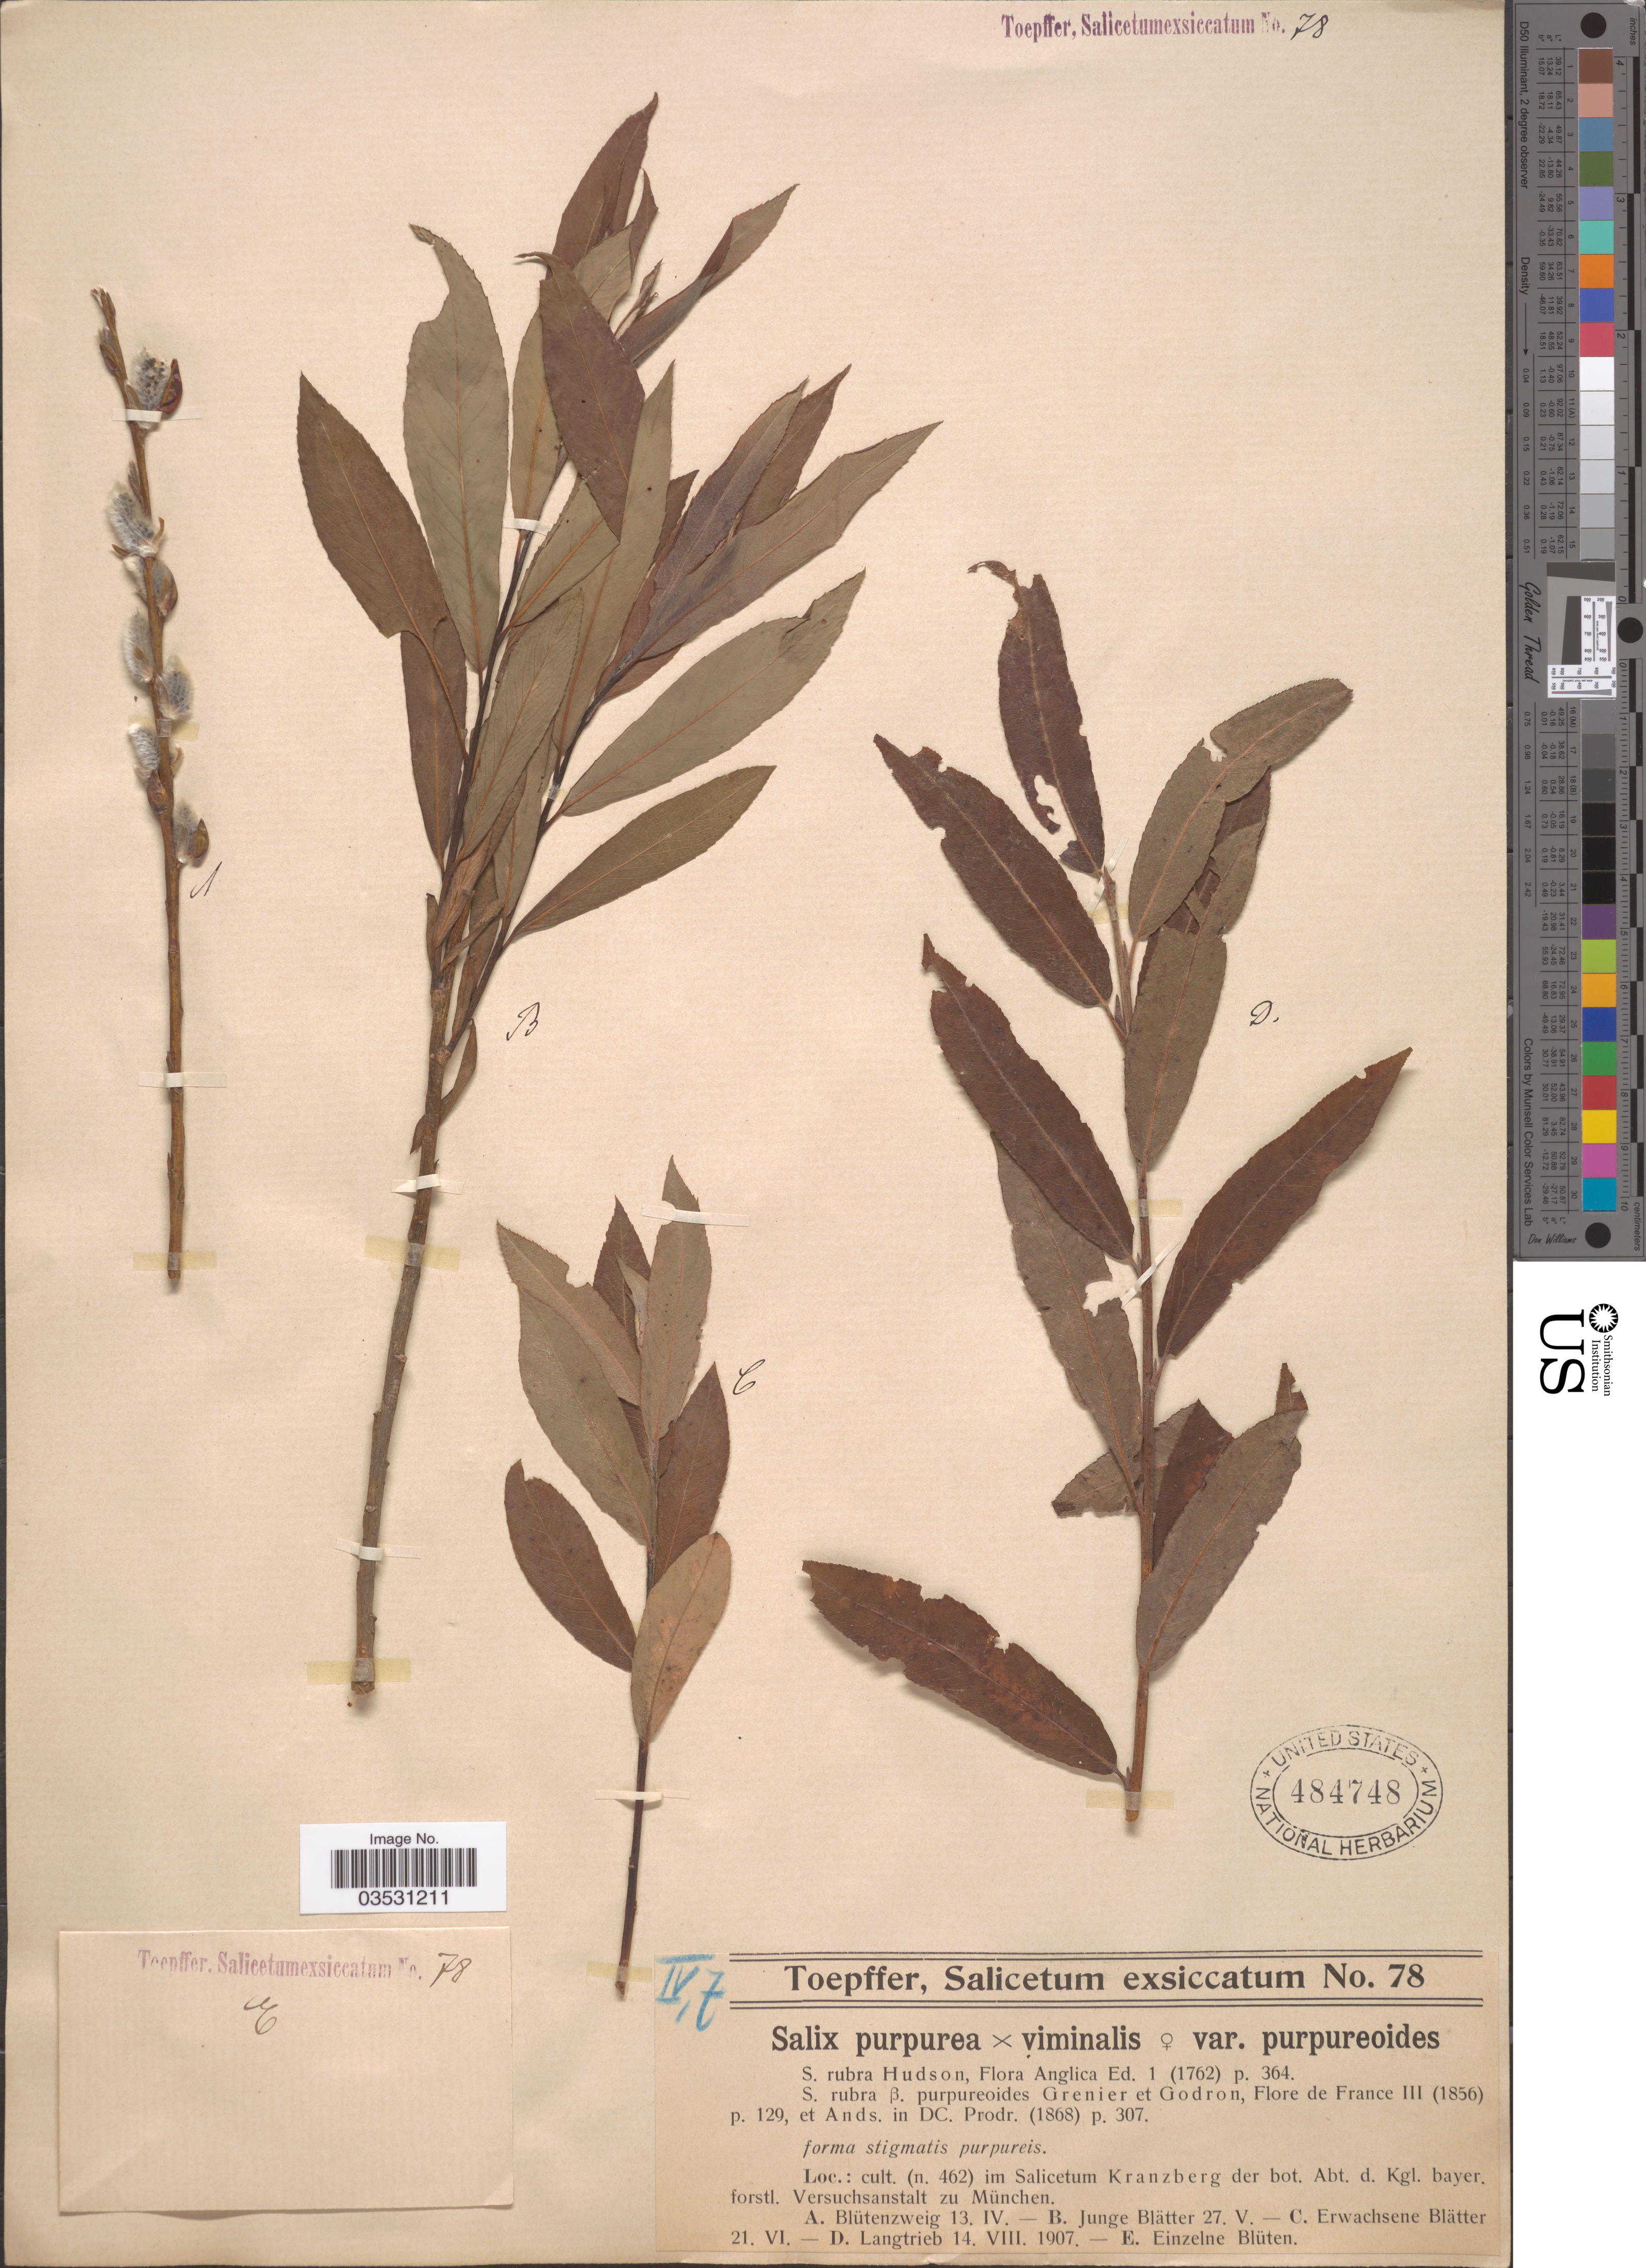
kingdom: Plantae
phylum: Tracheophyta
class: Magnoliopsida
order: Malpighiales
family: Salicaceae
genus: Salix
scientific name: Salix purpurea x S. viminalis var. purpureoides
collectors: A. Toepffer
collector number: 78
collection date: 1907-04-13/1907-08-14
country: Germany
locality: Cult. (n. 462) im Salicetum Kranzberg der bot. Abt. d. Kgl. bayer. forstl. Versuchsanstalt zu München.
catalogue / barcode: US 484748